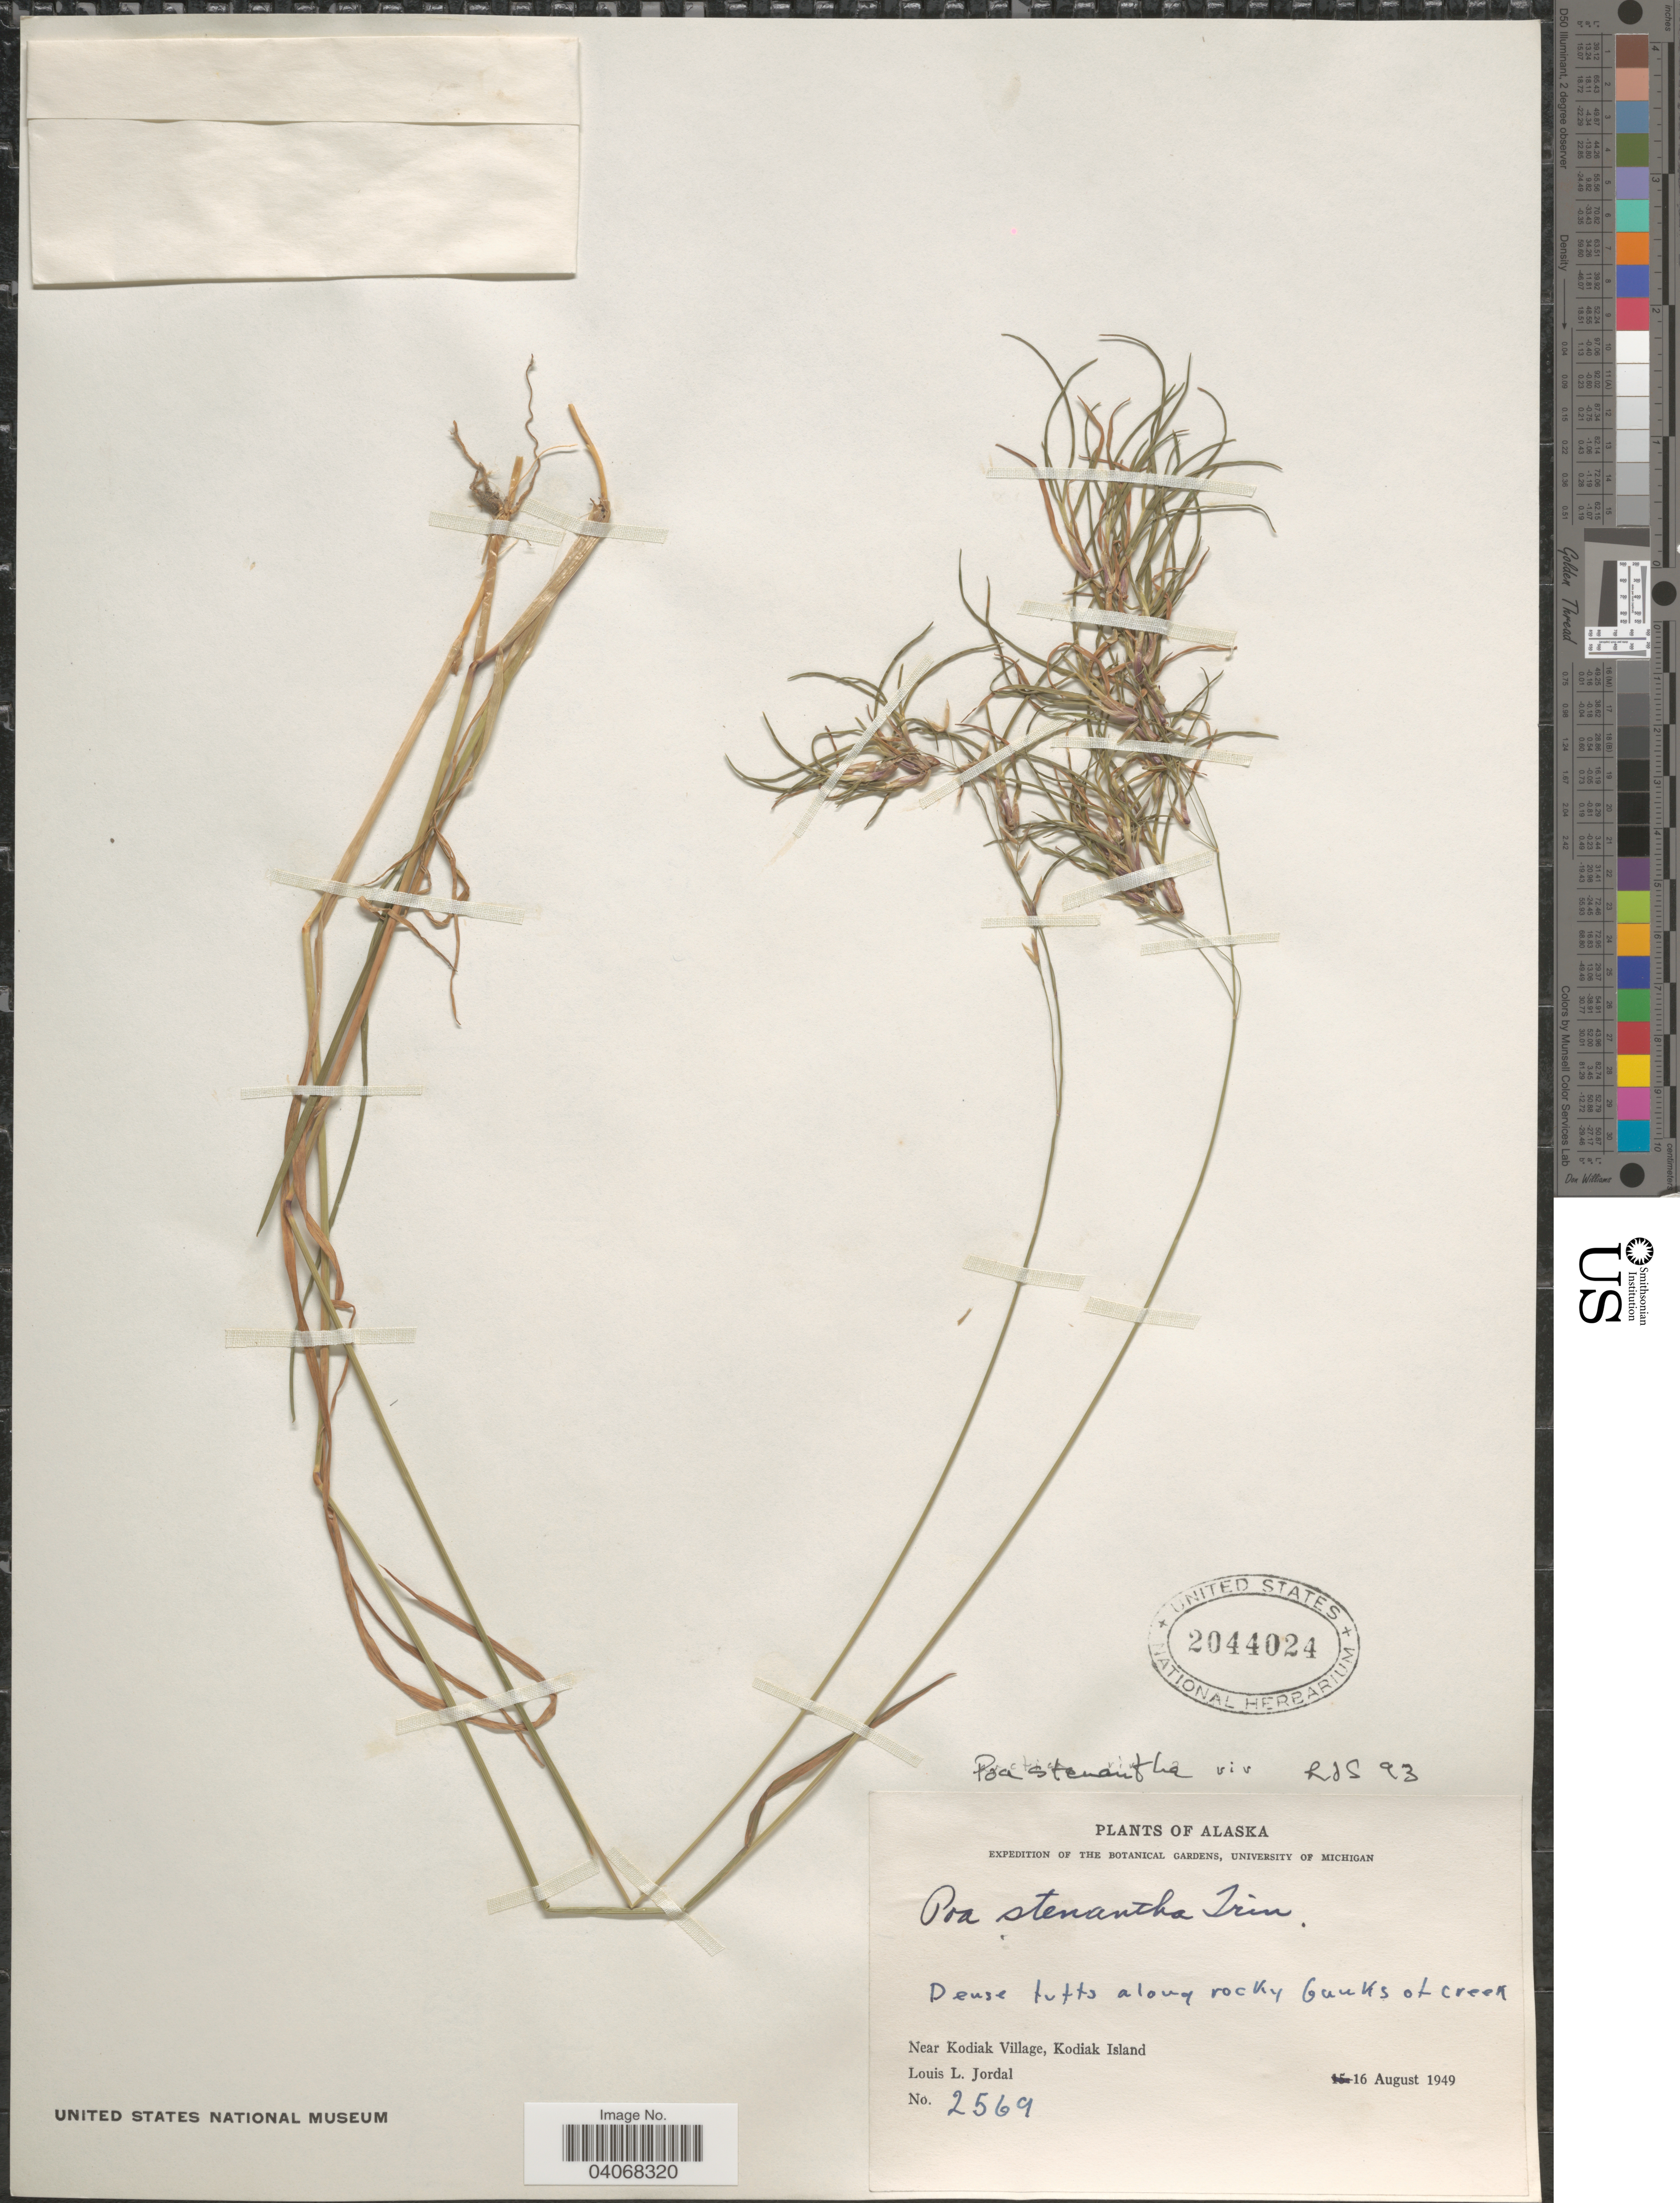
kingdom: Plantae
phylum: Tracheophyta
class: Liliopsida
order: Poales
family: Poaceae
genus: Poa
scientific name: Poa stenantha var. vivipara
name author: Trin.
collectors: L. Jordal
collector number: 2569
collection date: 1949-08-16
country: United States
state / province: Alaska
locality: Expedition of the Botanical Gardens, University of Michigan. Dense tufts along rocky banks of creek. Near Kodiak Village, Kodiak Island.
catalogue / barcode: US 2044024